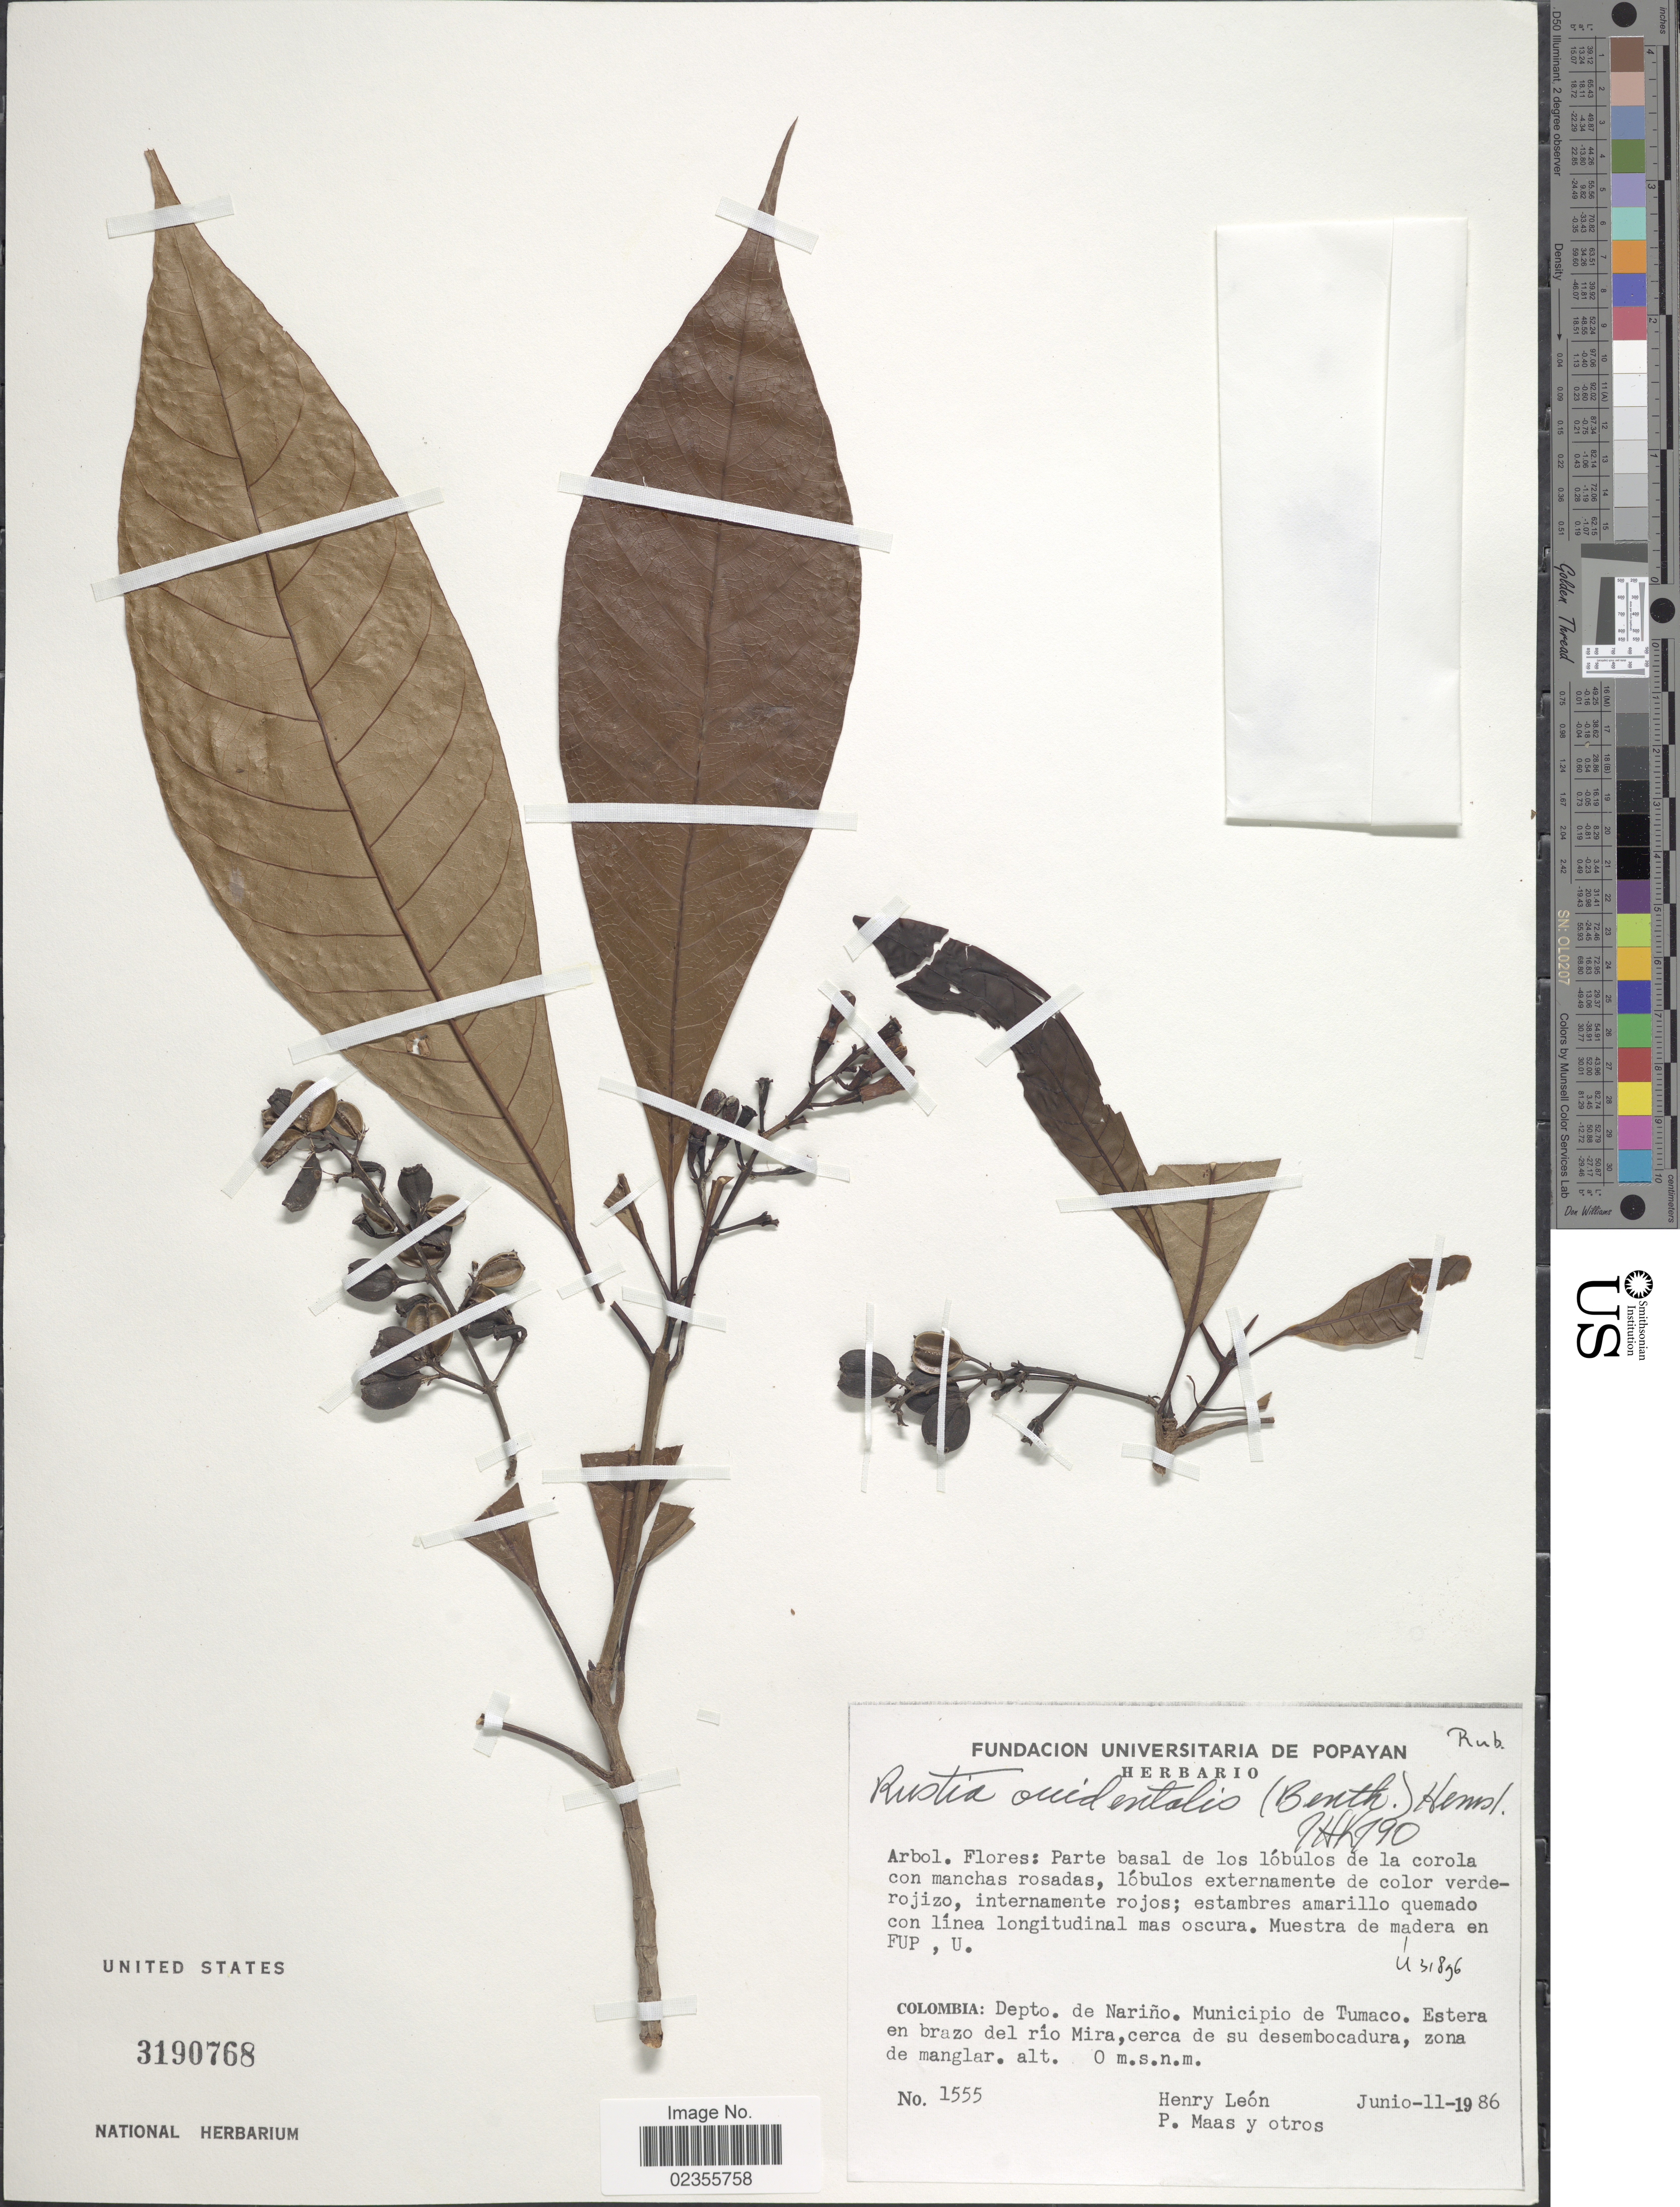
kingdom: Plantae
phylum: Tracheophyta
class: Magnoliopsida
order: Gentianales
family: Rubiaceae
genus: Rustia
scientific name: Rustia occidentalis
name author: (Benth.) Hemsl.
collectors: Henry Leon, P. Maas & et al.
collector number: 1555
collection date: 1986-06-11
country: Colombia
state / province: Nariño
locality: Municipio de Tumaco, Estera en brazo del rio Mira, cerca de su desembocadura, zona de manglar.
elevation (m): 0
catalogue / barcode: US 3190768